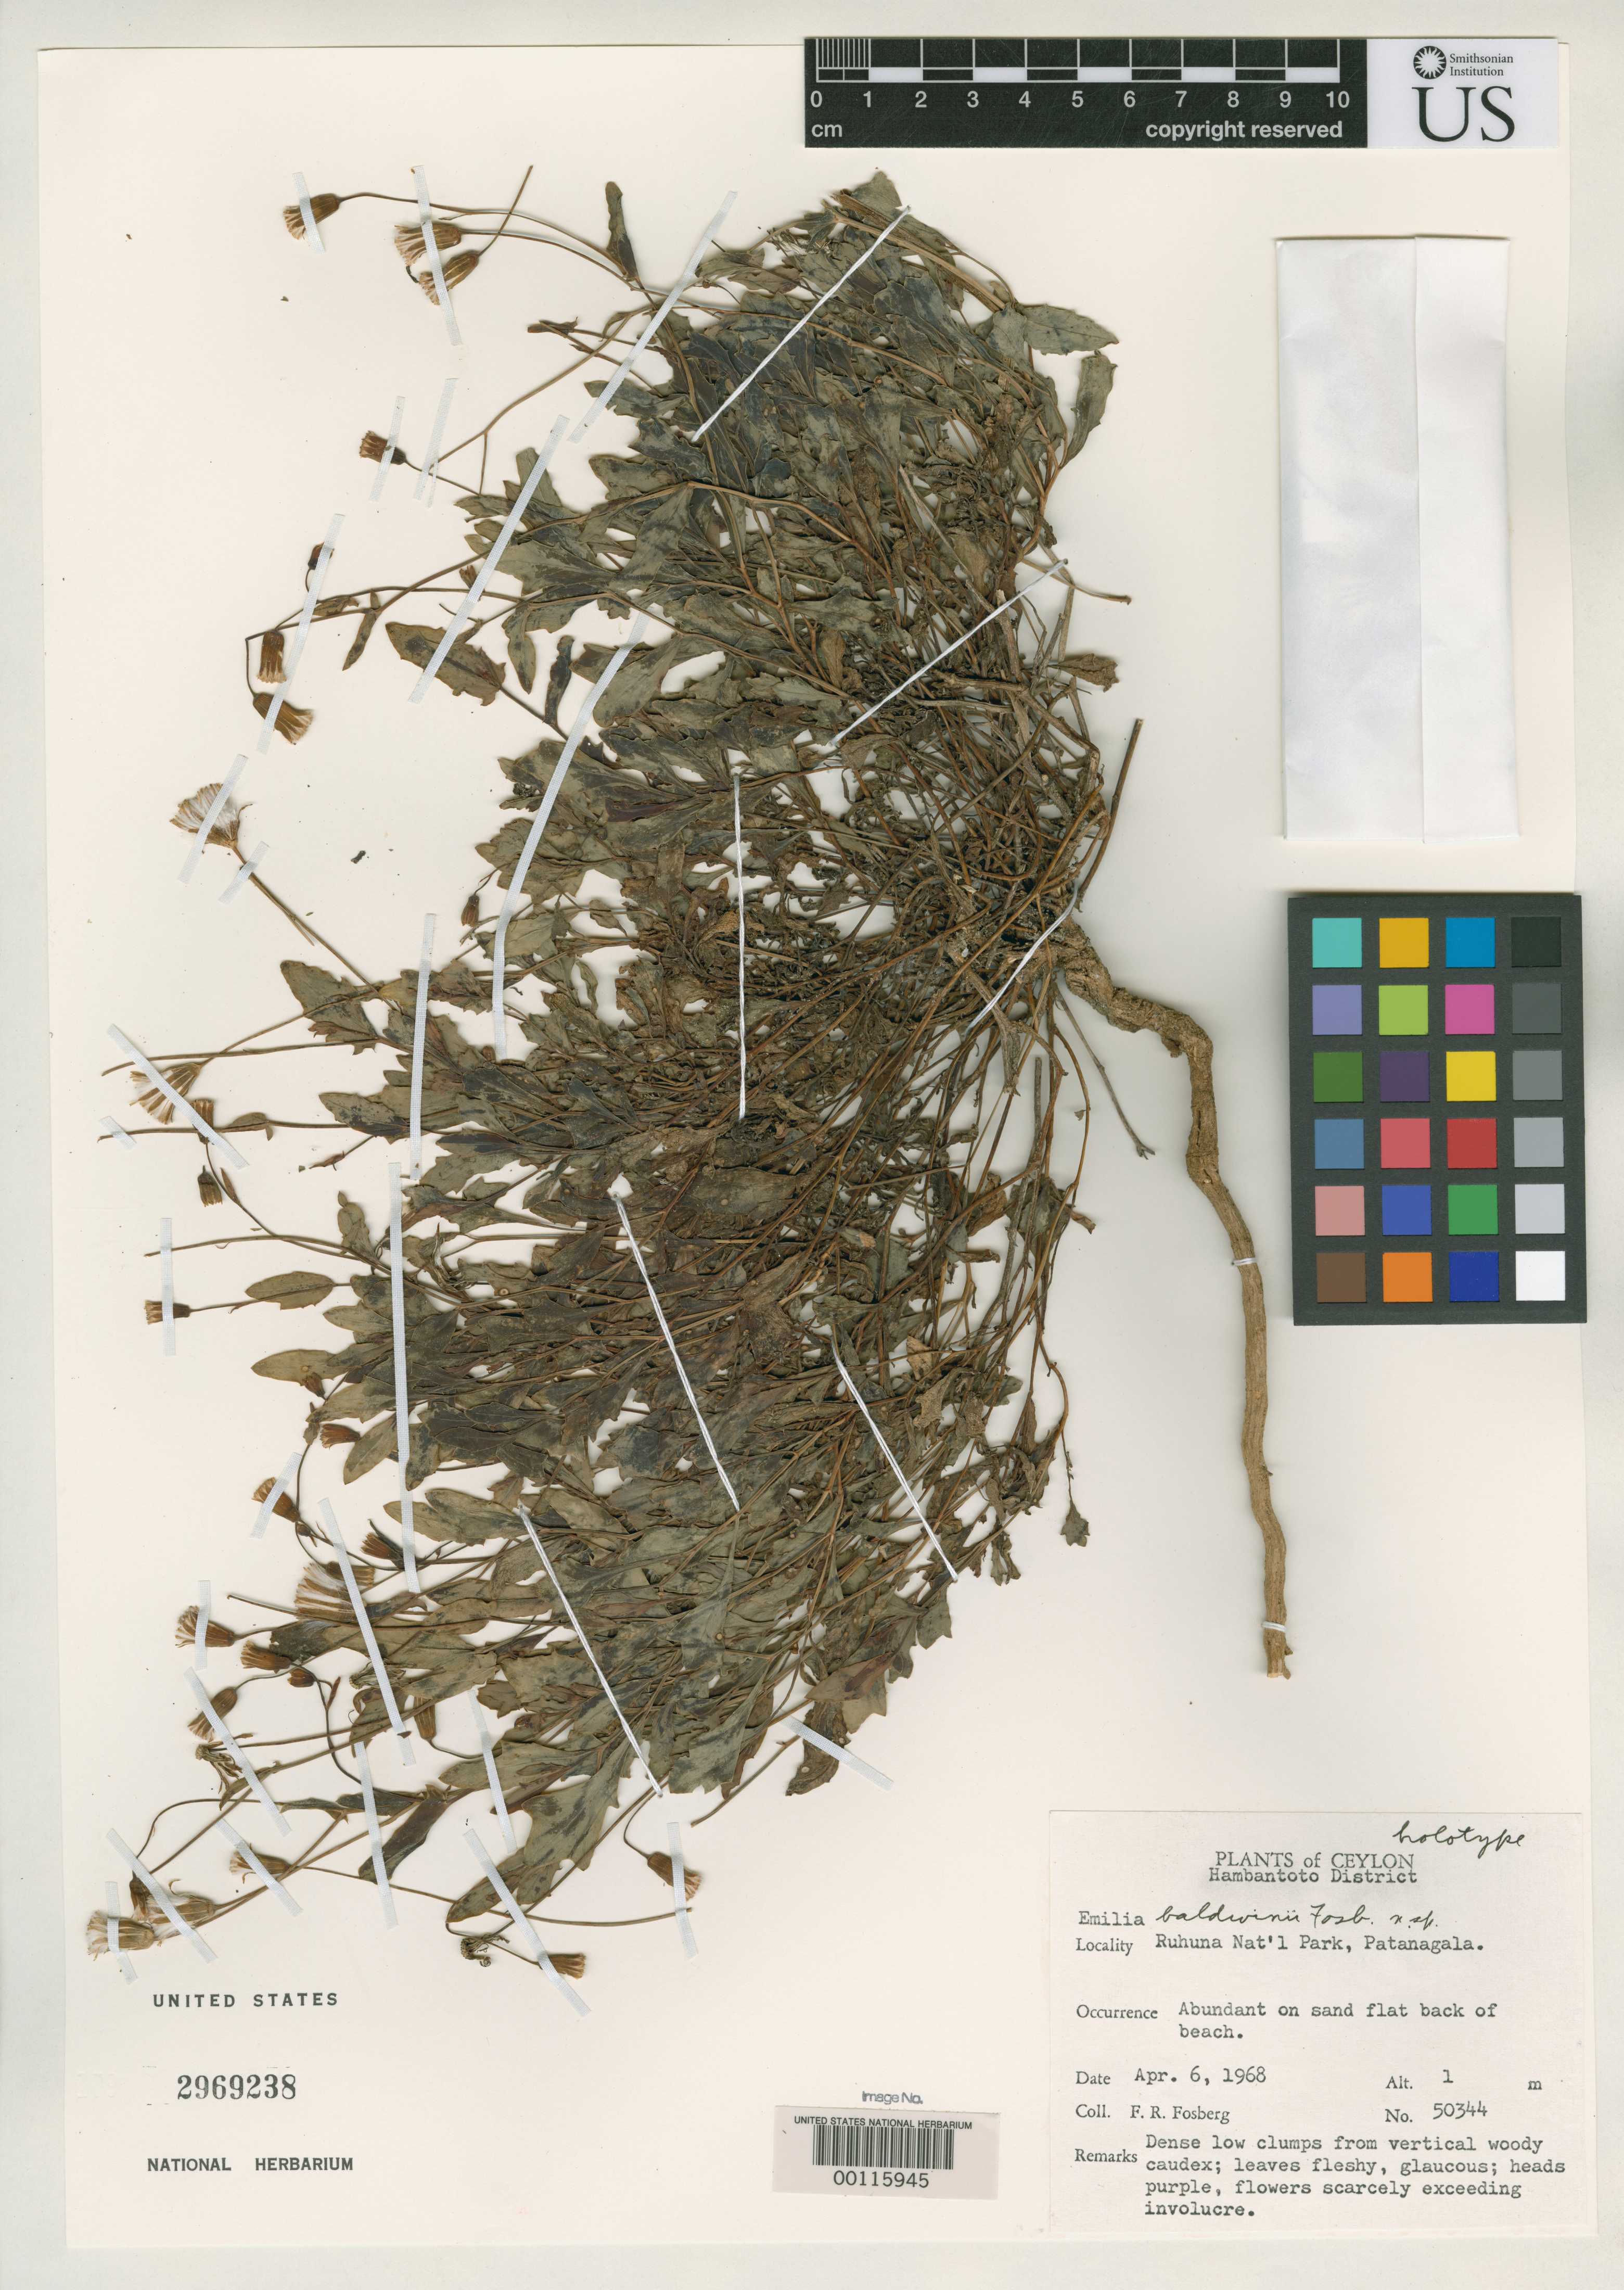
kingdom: Plantae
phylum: Tracheophyta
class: Magnoliopsida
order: Asterales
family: Asteraceae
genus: Emilia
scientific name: Emilia baldwinii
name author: Fosberg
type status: Holotype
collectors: F. R. Fosberg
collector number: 50344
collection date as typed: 06 Apr 1968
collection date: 1968-04-06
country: Sri Lanka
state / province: Southern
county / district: Hambantota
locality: Ruhuna Nat'l Park, Patanagala.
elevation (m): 1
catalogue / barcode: US 2969238